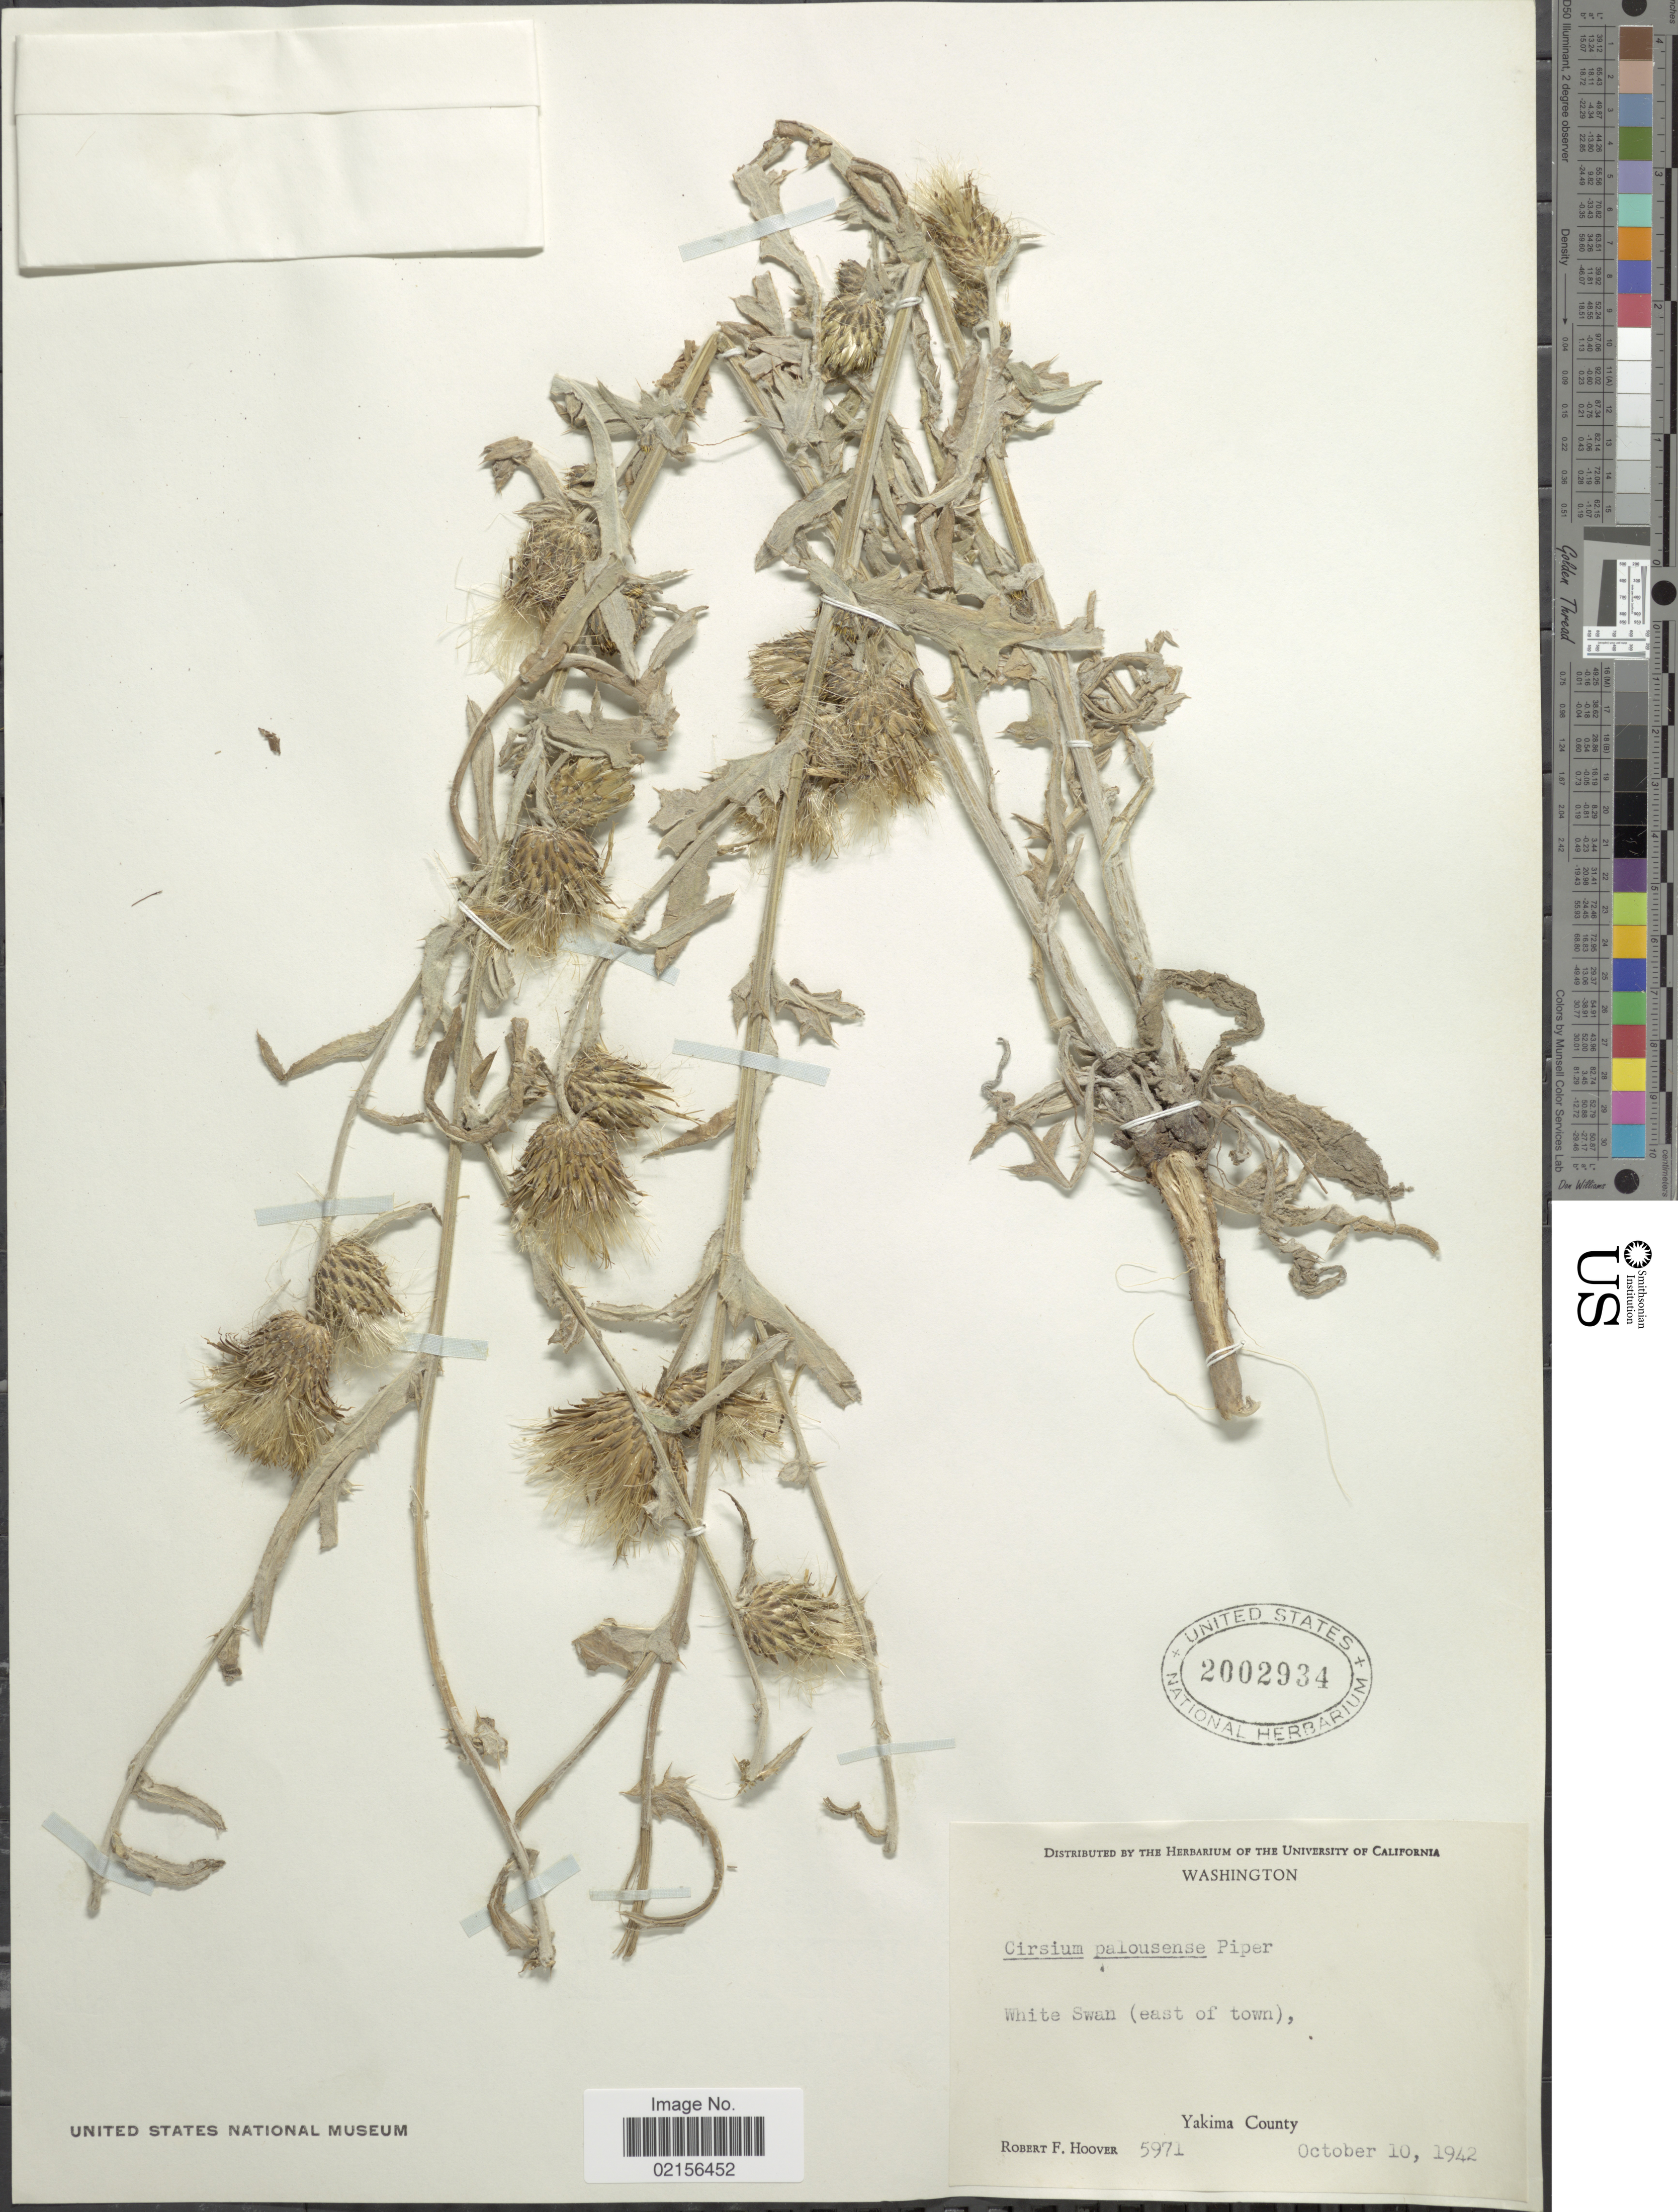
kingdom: Plantae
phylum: Tracheophyta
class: Magnoliopsida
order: Asterales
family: Asteraceae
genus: Cirsium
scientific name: Cirsium brevifolium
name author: Nutt.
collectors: R. F. Hoover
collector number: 5971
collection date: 1942-10-10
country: United States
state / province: Washington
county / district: Yakima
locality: White Swan (east of town), Yakima County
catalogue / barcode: US 2002934